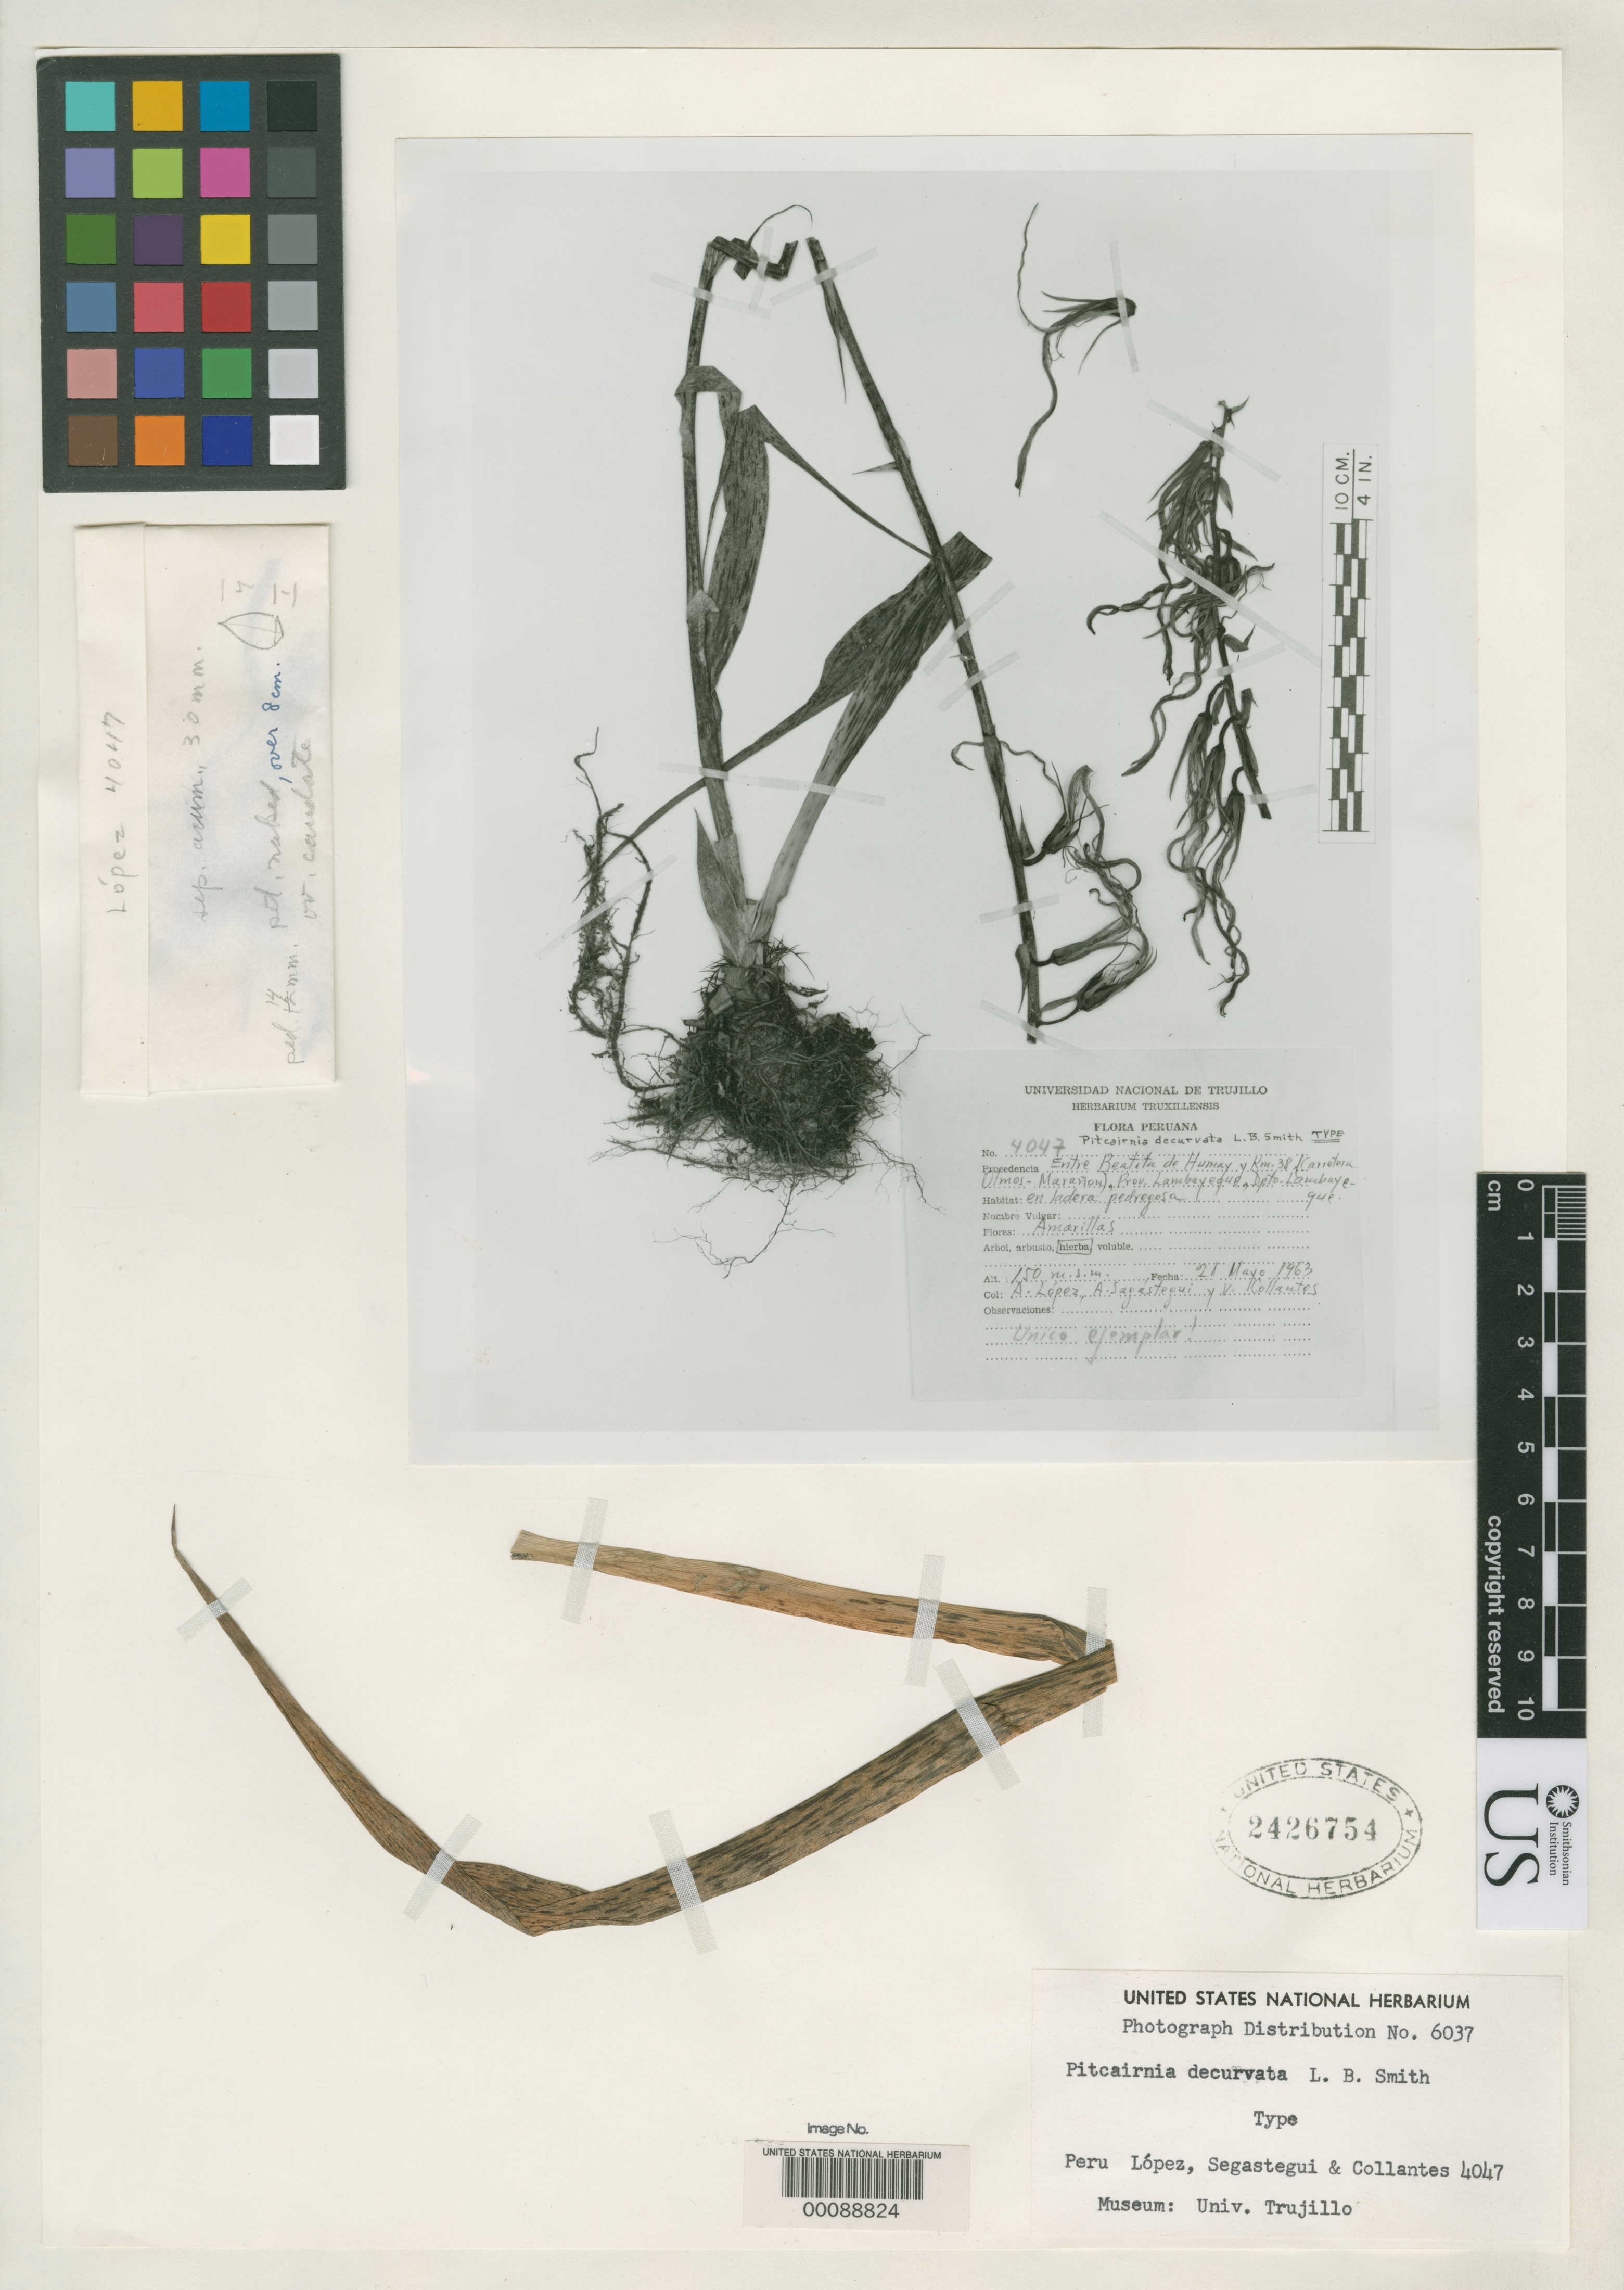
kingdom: Plantae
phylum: Tracheophyta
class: Liliopsida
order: Poales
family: Bromeliaceae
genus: Pitcairnia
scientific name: Pitcairnia decurvata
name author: L.B. Sm.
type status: Isotype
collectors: A. Lopez, V. Collantes & A. Sagástegui A.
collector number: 4047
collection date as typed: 21 May 1963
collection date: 1963-05-21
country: Peru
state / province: Lambayeque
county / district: Lambayeque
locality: Between Beatita de Humay and km 38.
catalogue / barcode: US 2426754